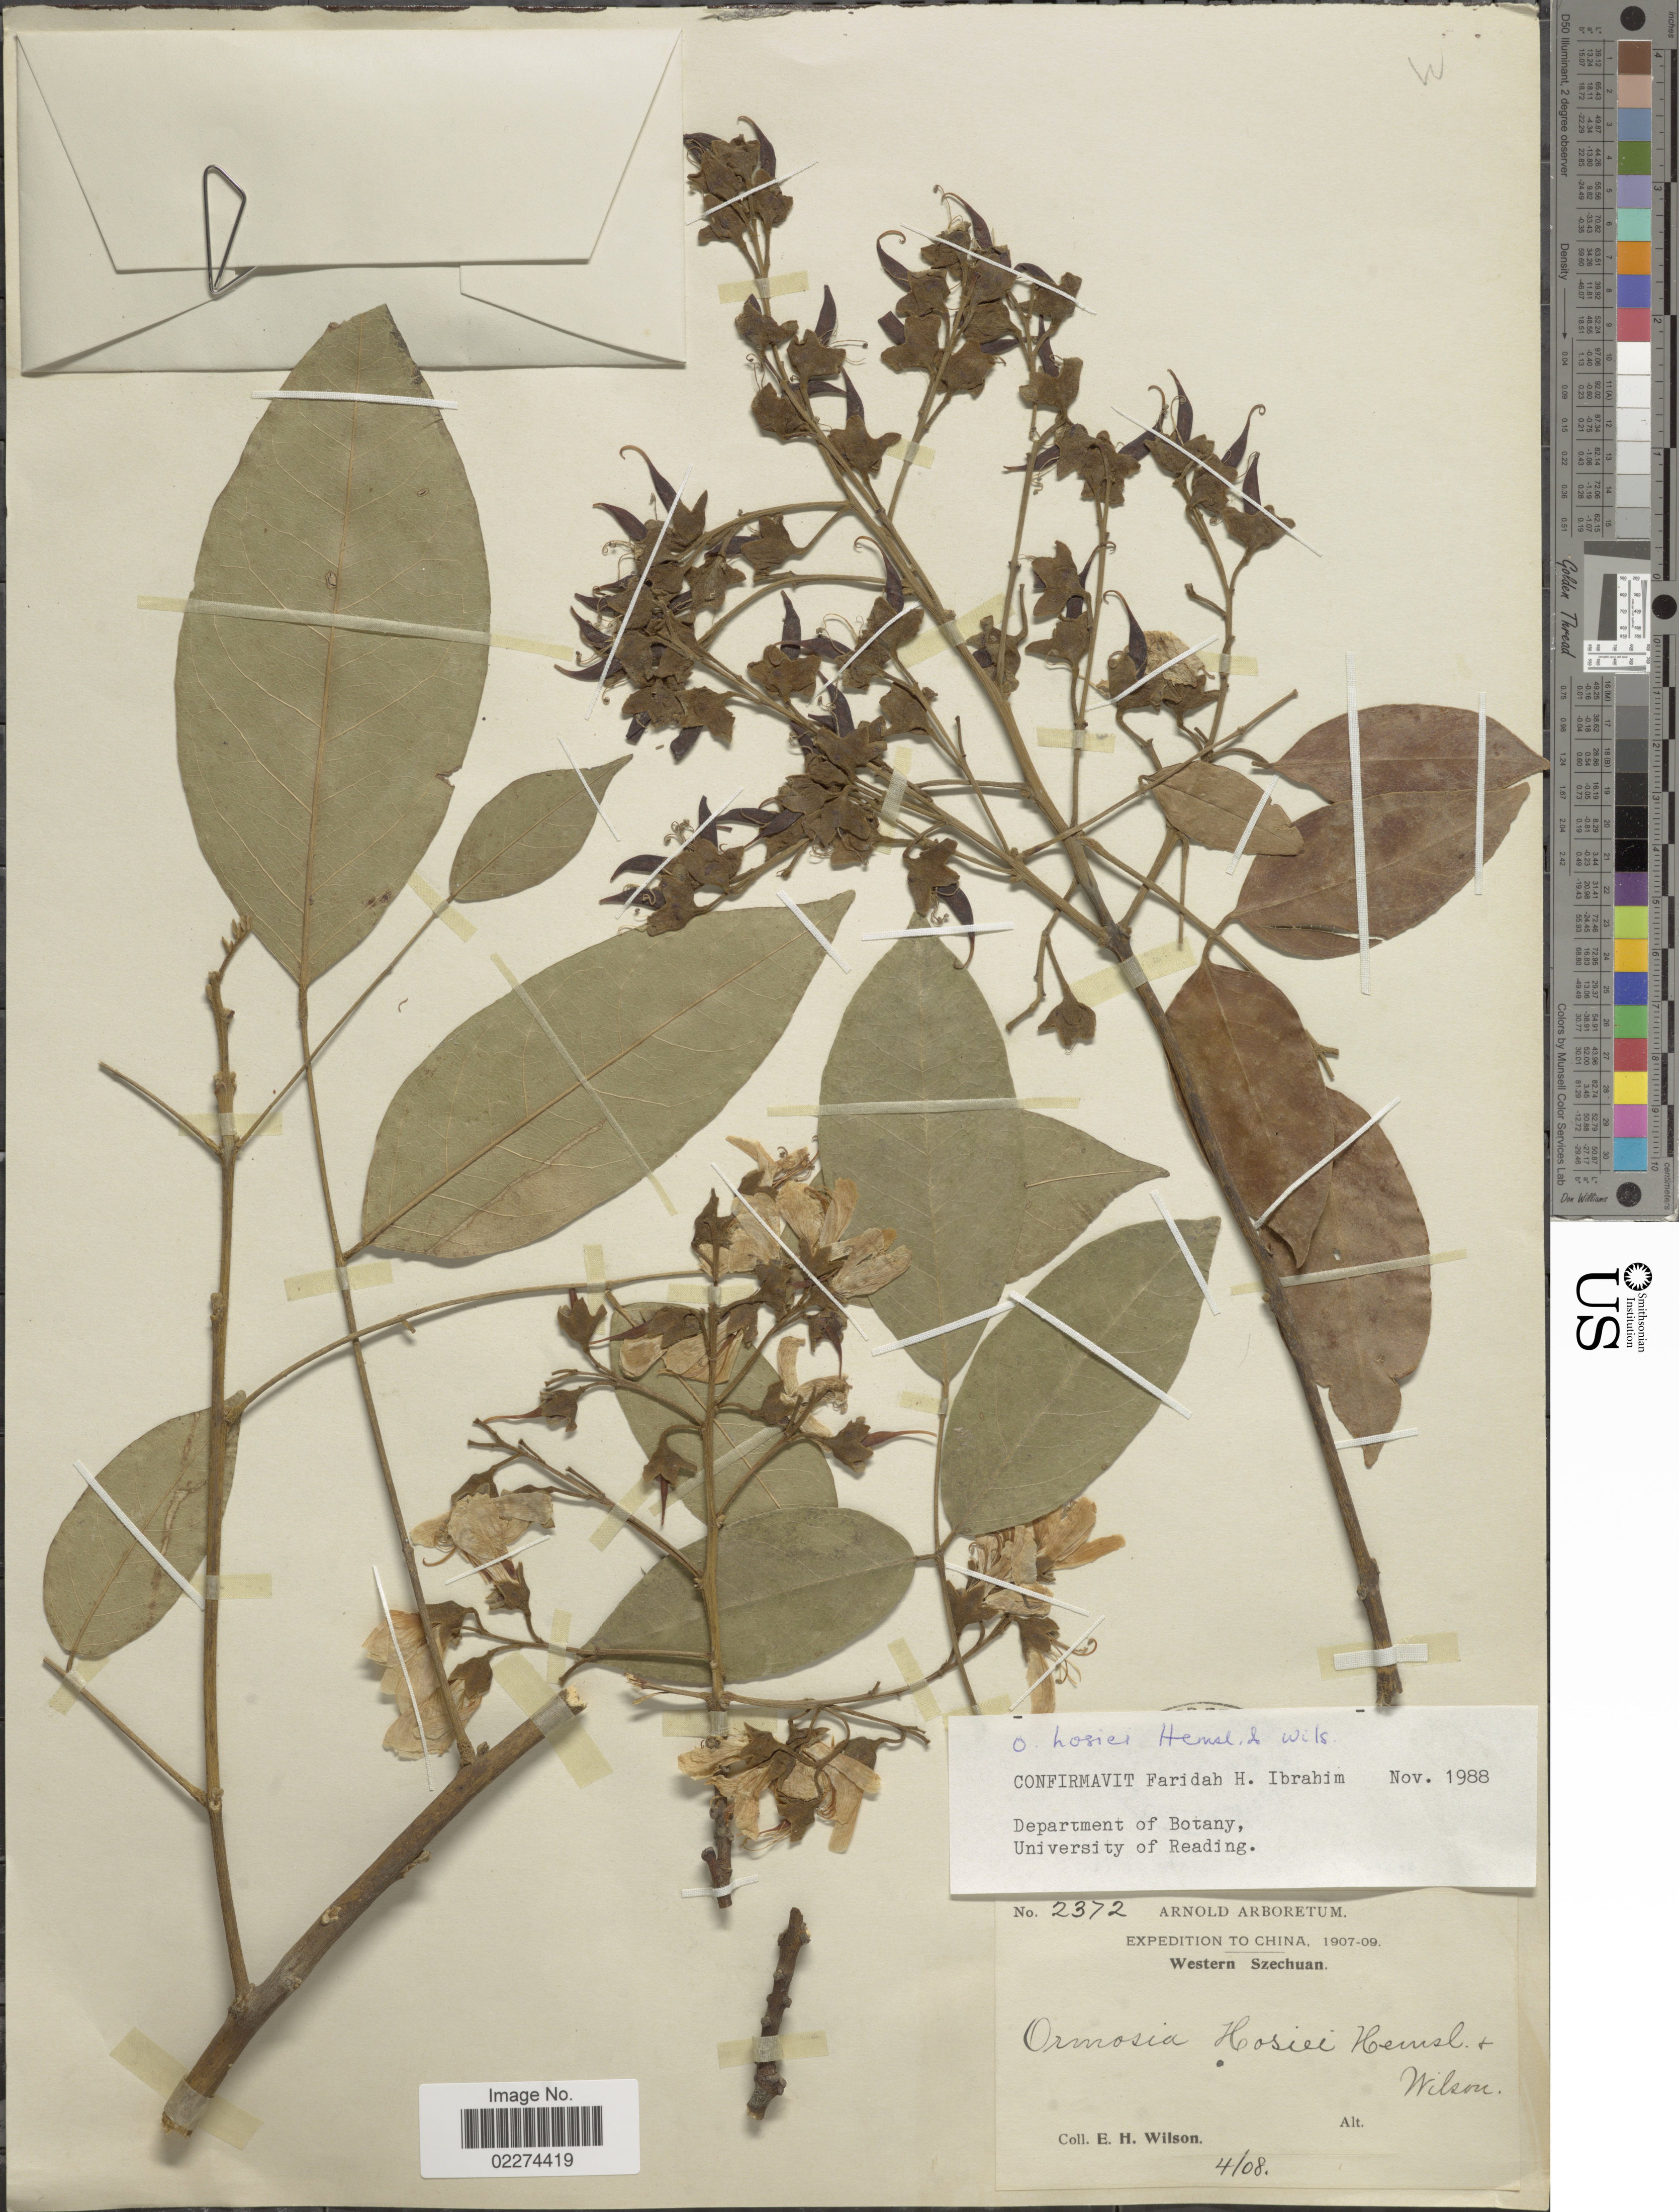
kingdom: Plantae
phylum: Tracheophyta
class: Magnoliopsida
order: Fabales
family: Fabaceae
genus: Ormosia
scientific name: Ormosia hosiei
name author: Hemsl. & E.H. Wilson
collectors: E. Wilson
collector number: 2372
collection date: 1907-08-04/1909-08-04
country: China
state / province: Sichuan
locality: Western Szechuan